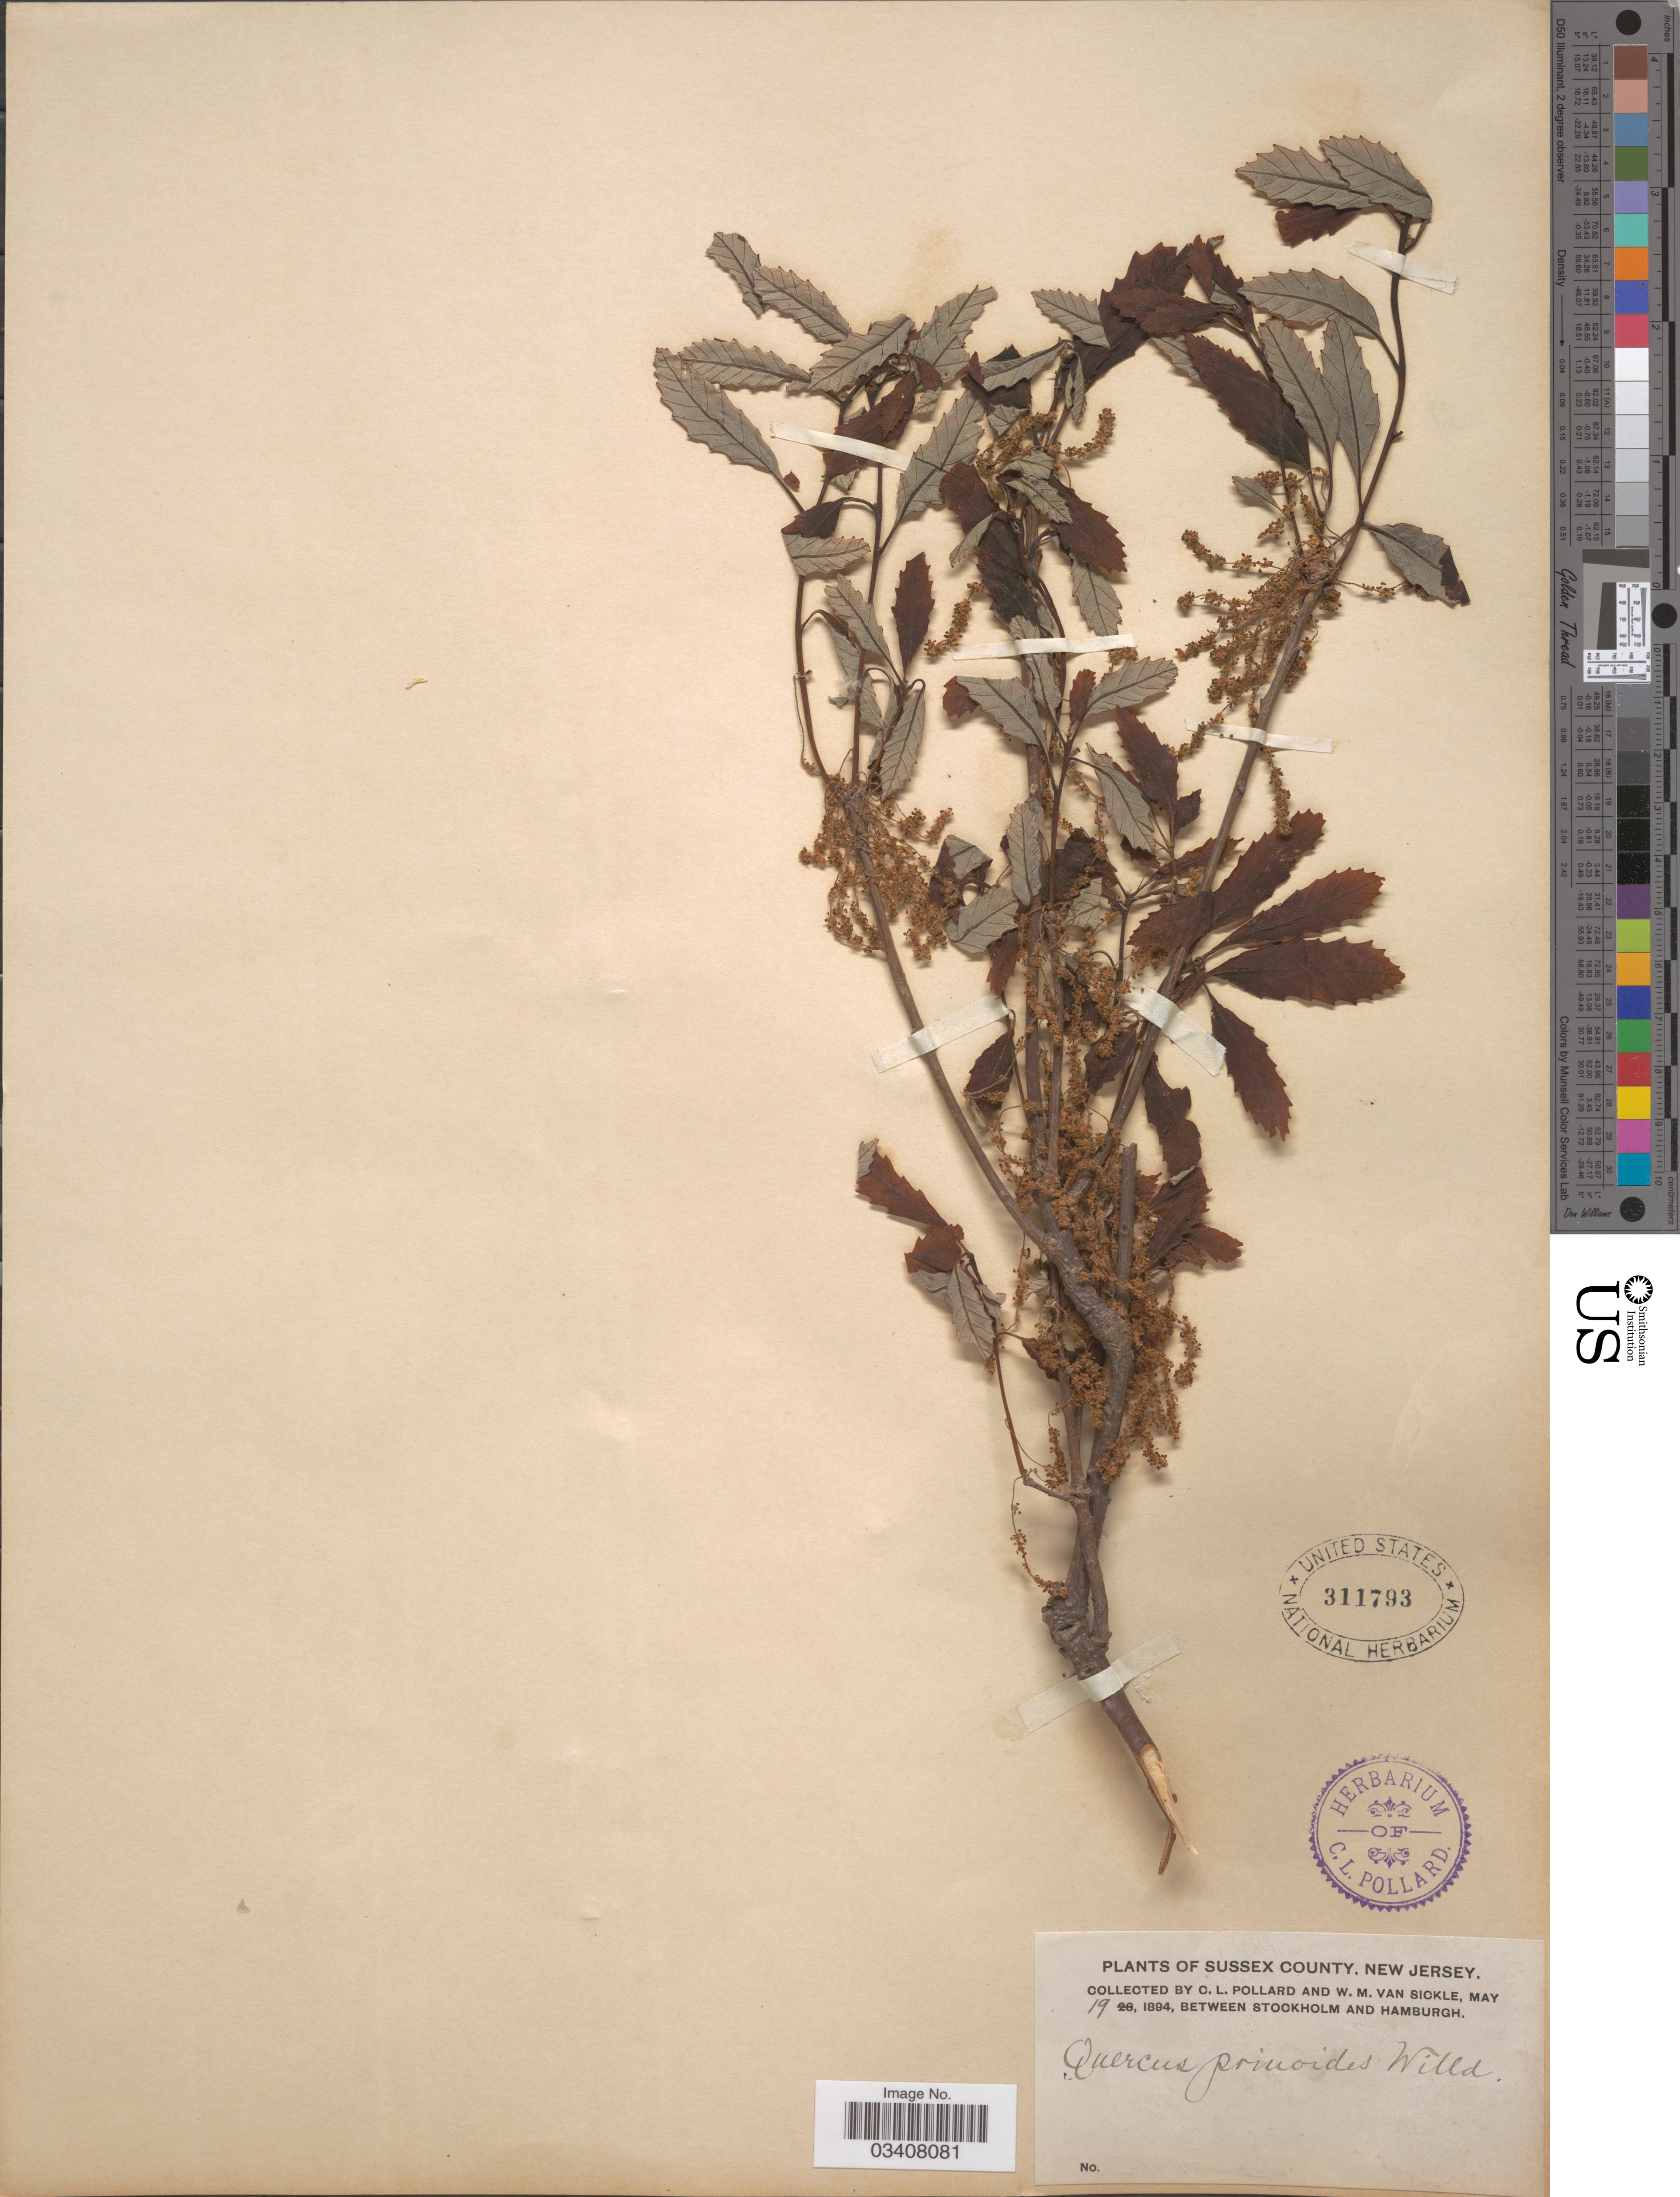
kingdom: Plantae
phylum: Tracheophyta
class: Magnoliopsida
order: Fagales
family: Fagaceae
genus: Quercus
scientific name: Quercus prinoides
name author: Willd.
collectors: C. L. Pollard & W. M. Van Sickle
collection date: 1894-05-19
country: United States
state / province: New Jersey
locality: Sussex County. Between Stockholm and Hamburgh.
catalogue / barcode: US 311793